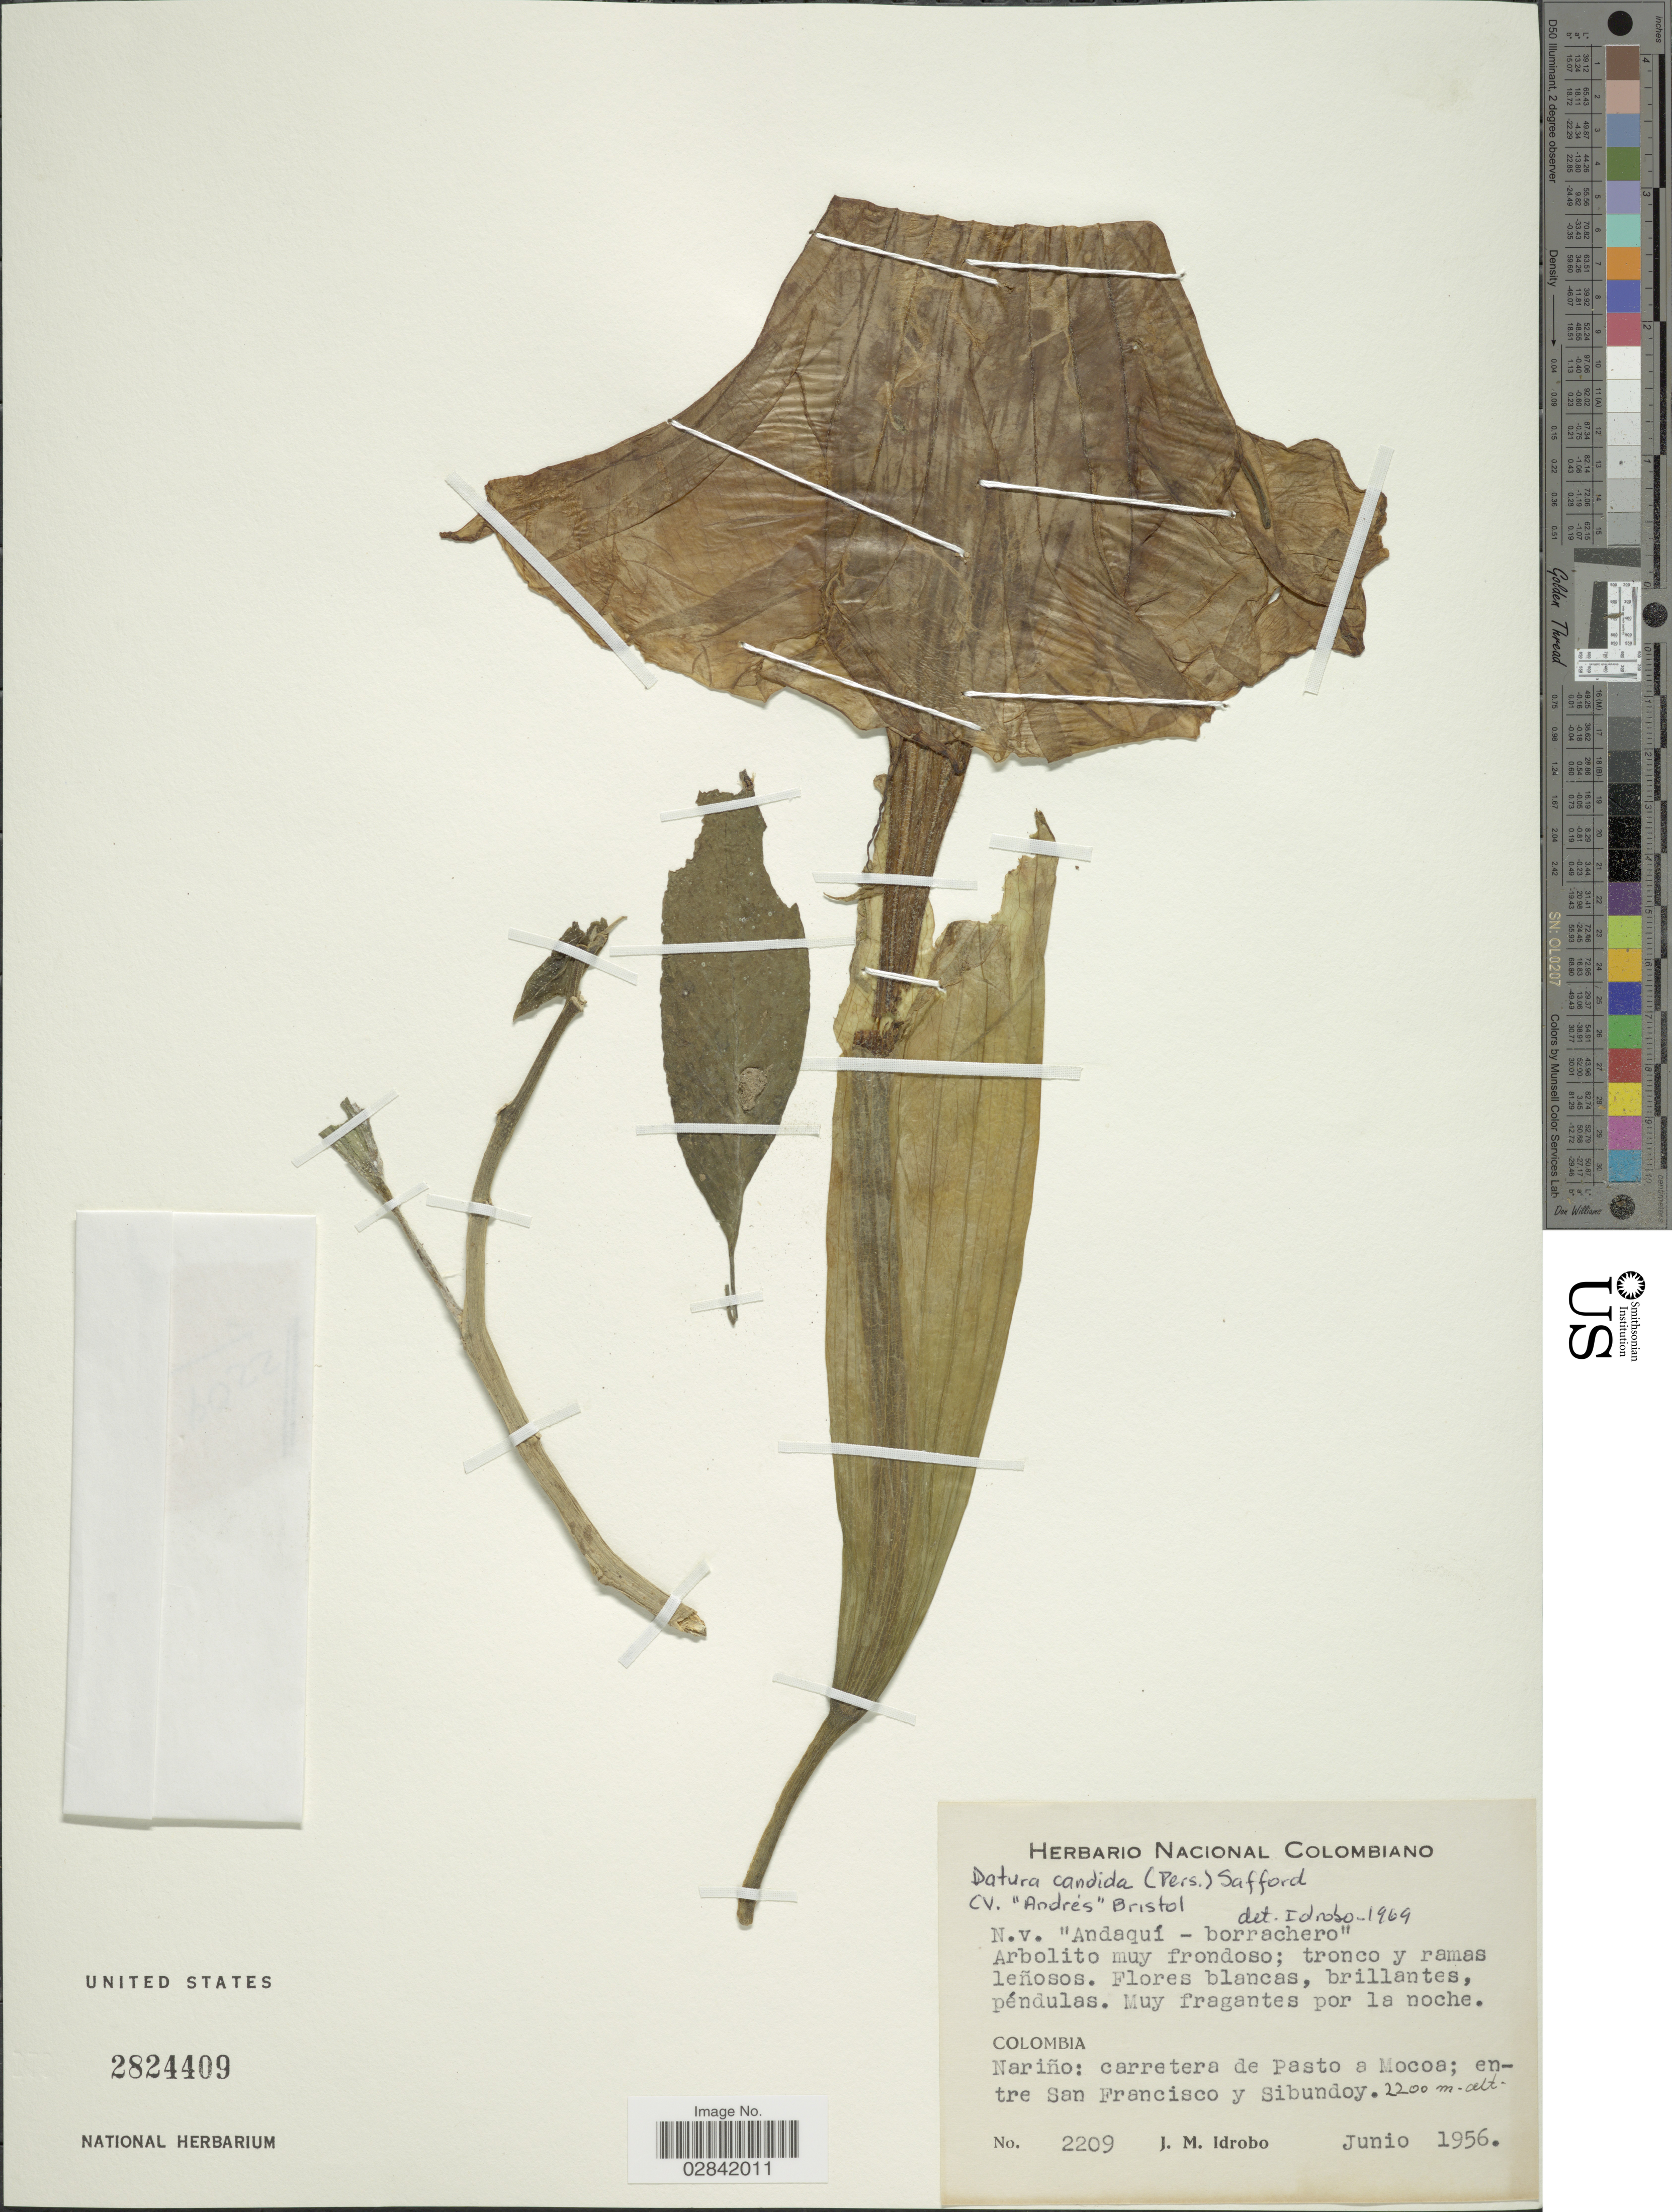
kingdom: Plantae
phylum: Tracheophyta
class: Magnoliopsida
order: Solanales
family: Solanaceae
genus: Brugmansia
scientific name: Brugmansia x candida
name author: Pers.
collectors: J. M. Idrobo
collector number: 2209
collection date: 1956-06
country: Colombia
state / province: Nariño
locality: Nariño: carretera de Pasto a Mocoa; entre San Francisco y Sibundoy.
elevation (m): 2200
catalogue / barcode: US 2824409